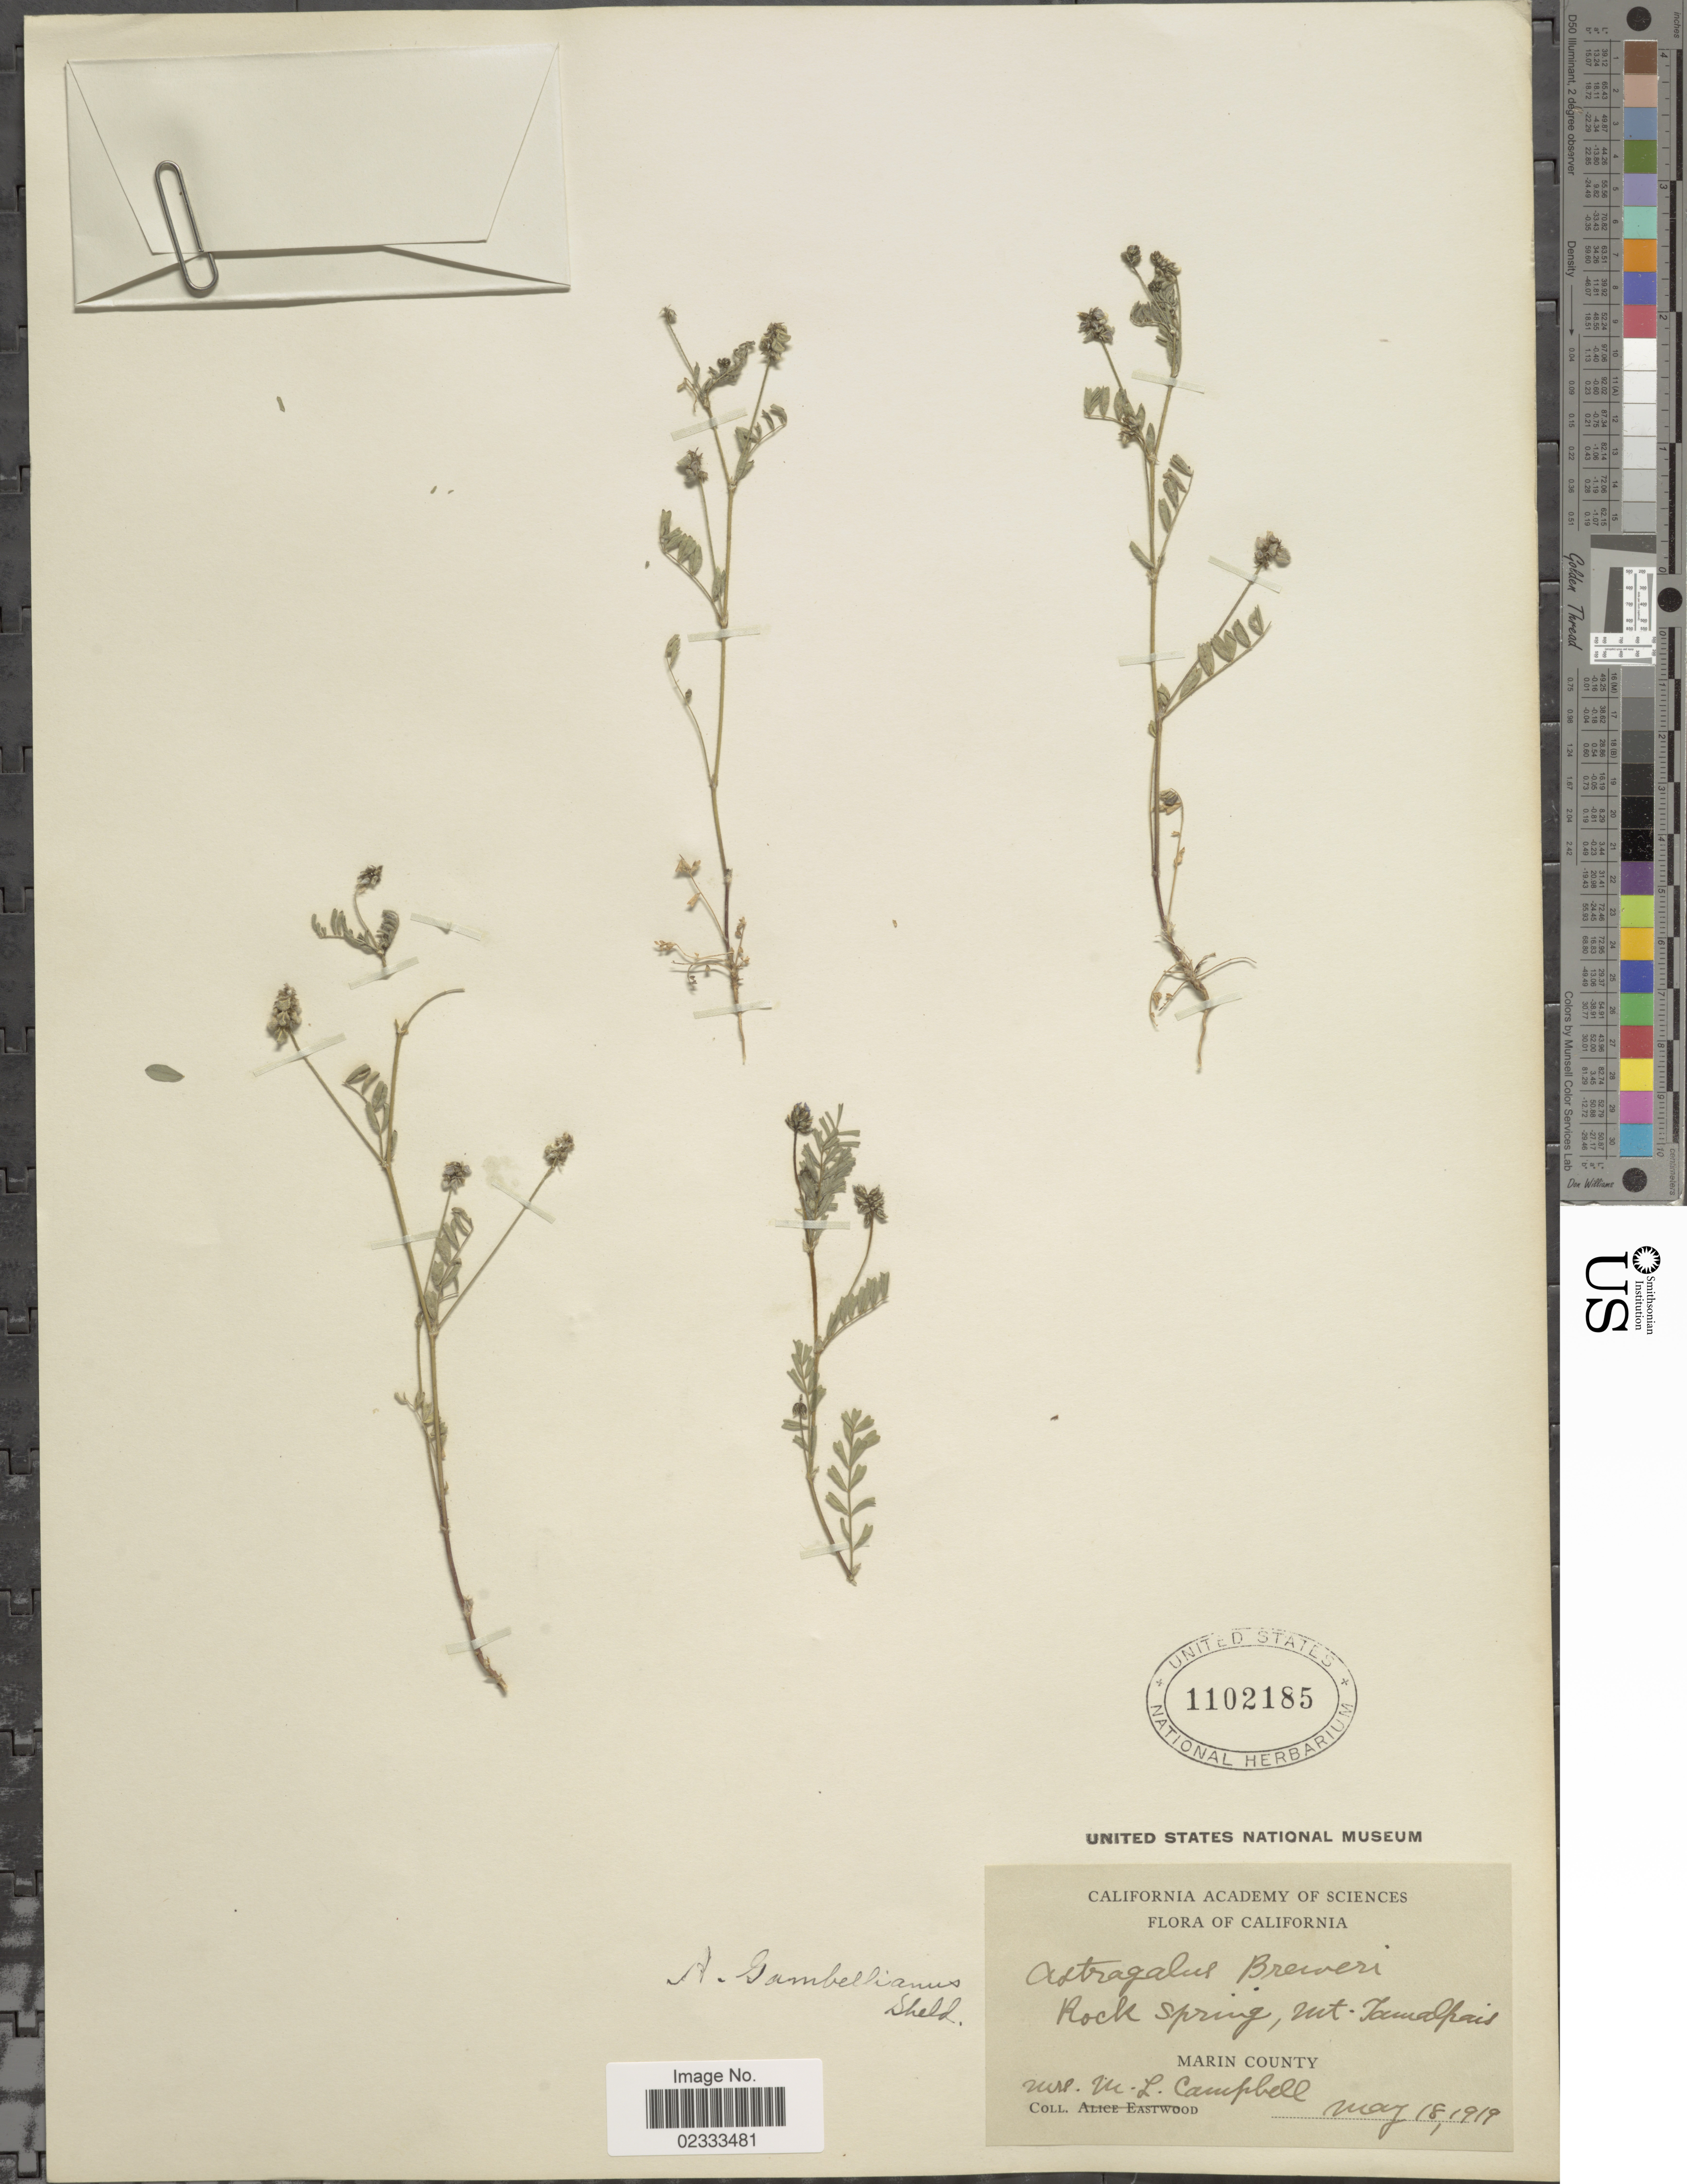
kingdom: Plantae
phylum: Tracheophyta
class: Magnoliopsida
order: Fabales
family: Fabaceae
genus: Astragalus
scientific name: Astragalus nigrescens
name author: Pall.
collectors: M. L. Campbell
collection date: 1919-05-18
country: United States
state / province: California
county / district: Marin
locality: Rock Spring, Mt. Tamalpais, Marin County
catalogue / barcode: US 1102185